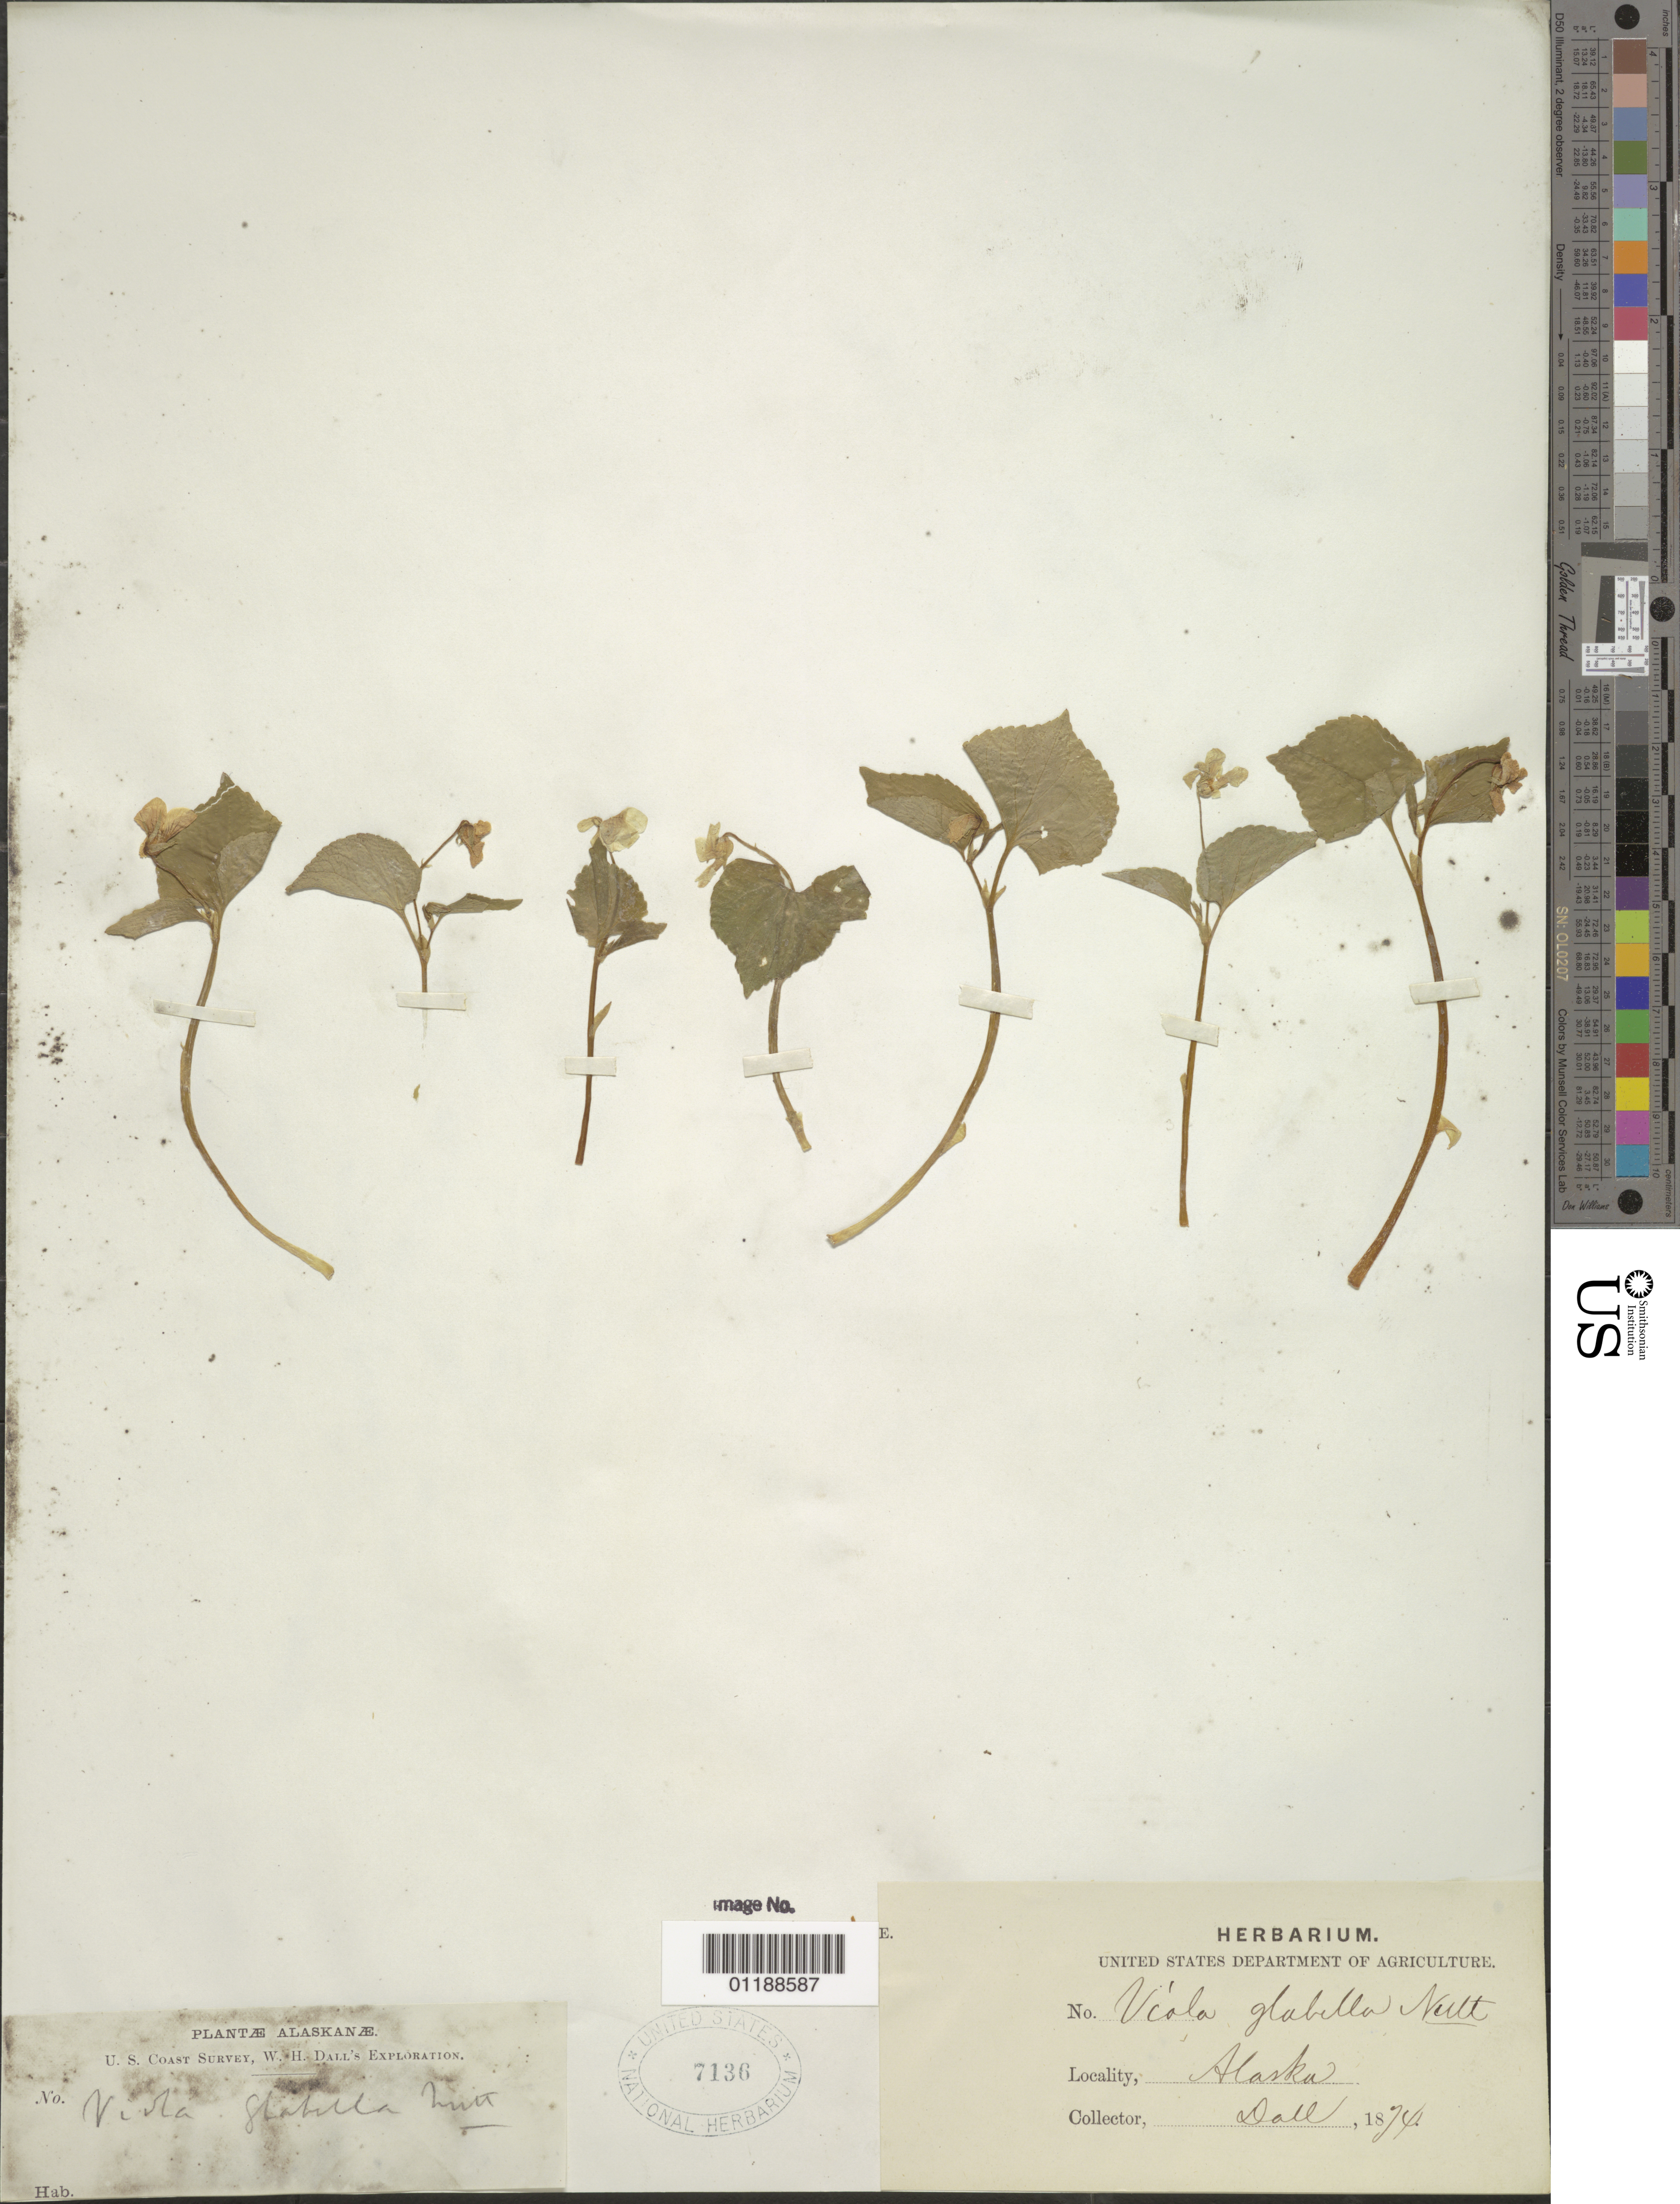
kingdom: Plantae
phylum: Tracheophyta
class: Magnoliopsida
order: Malpighiales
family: Violaceae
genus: Viola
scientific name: Viola glabella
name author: Nutt.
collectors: W. Dall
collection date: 1874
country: United States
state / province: Alaska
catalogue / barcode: US 7136